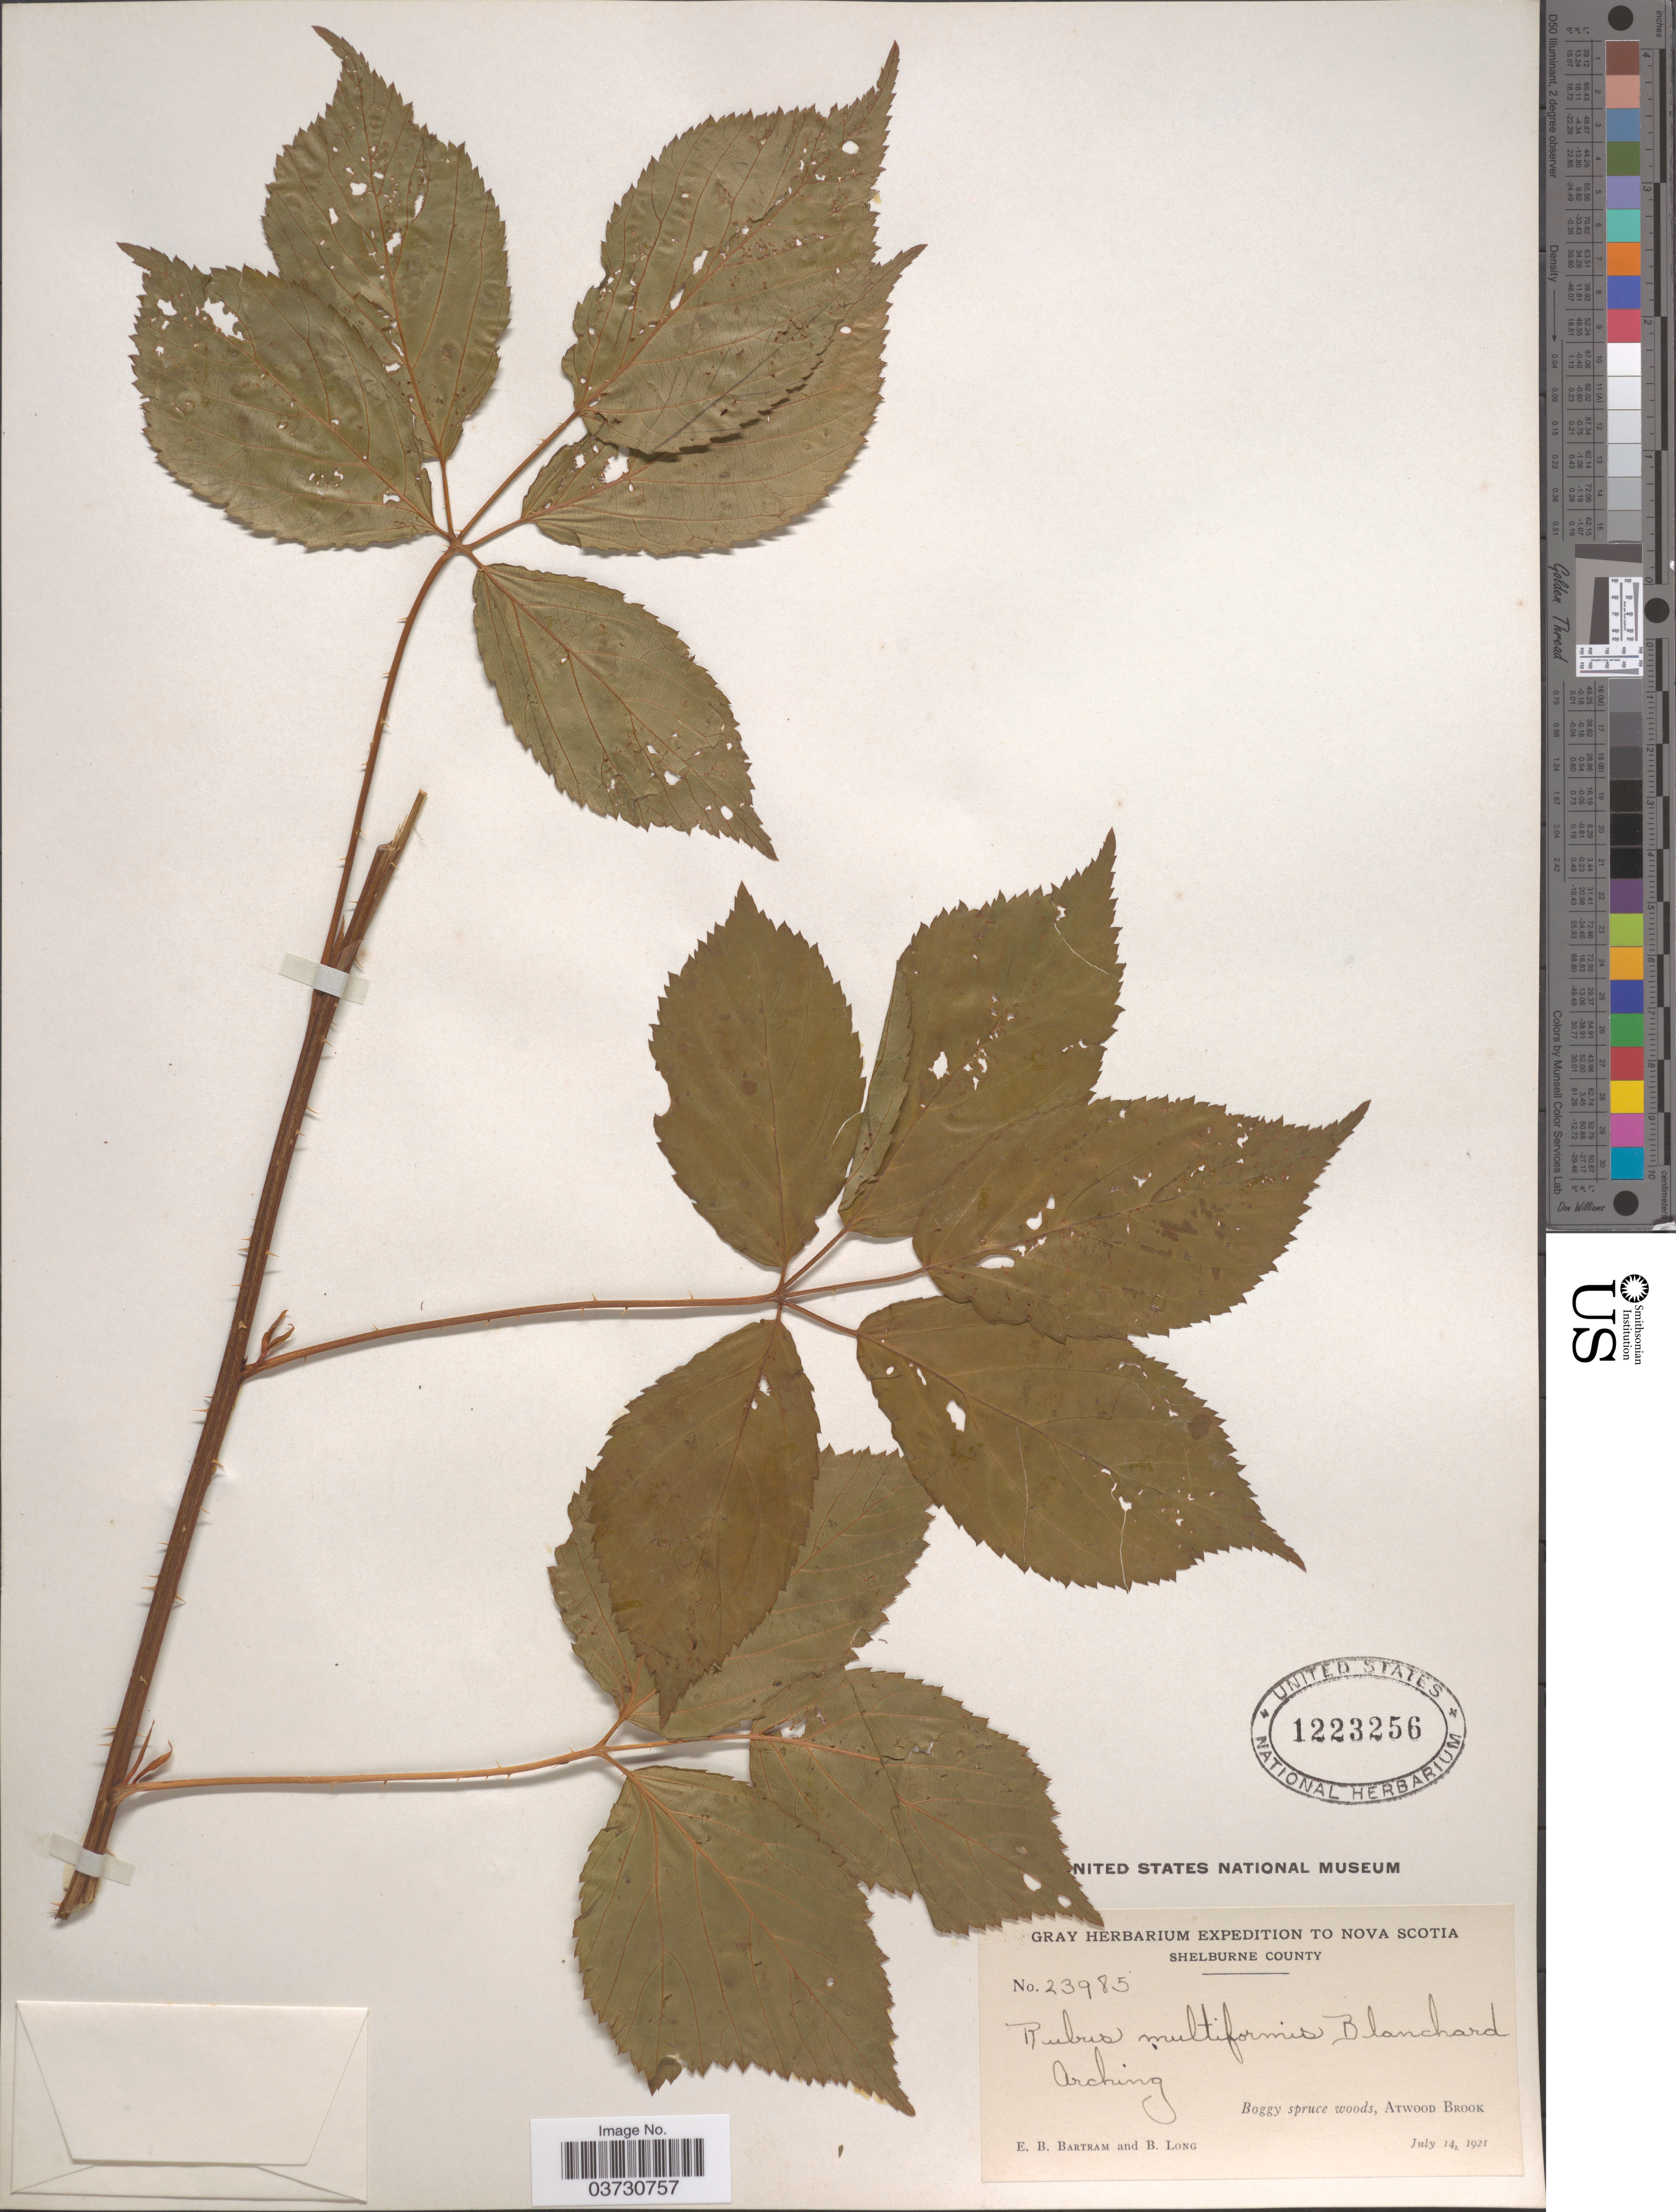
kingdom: Plantae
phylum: Tracheophyta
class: Magnoliopsida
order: Rosales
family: Rosaceae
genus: Rubus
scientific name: Rubus multiformis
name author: Blanch.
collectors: E. B. Bartram & B. Long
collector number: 23985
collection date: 1921-07-14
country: Canada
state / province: Nova Scotia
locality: Shelburne County. Atwood Brook.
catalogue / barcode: US 1223256